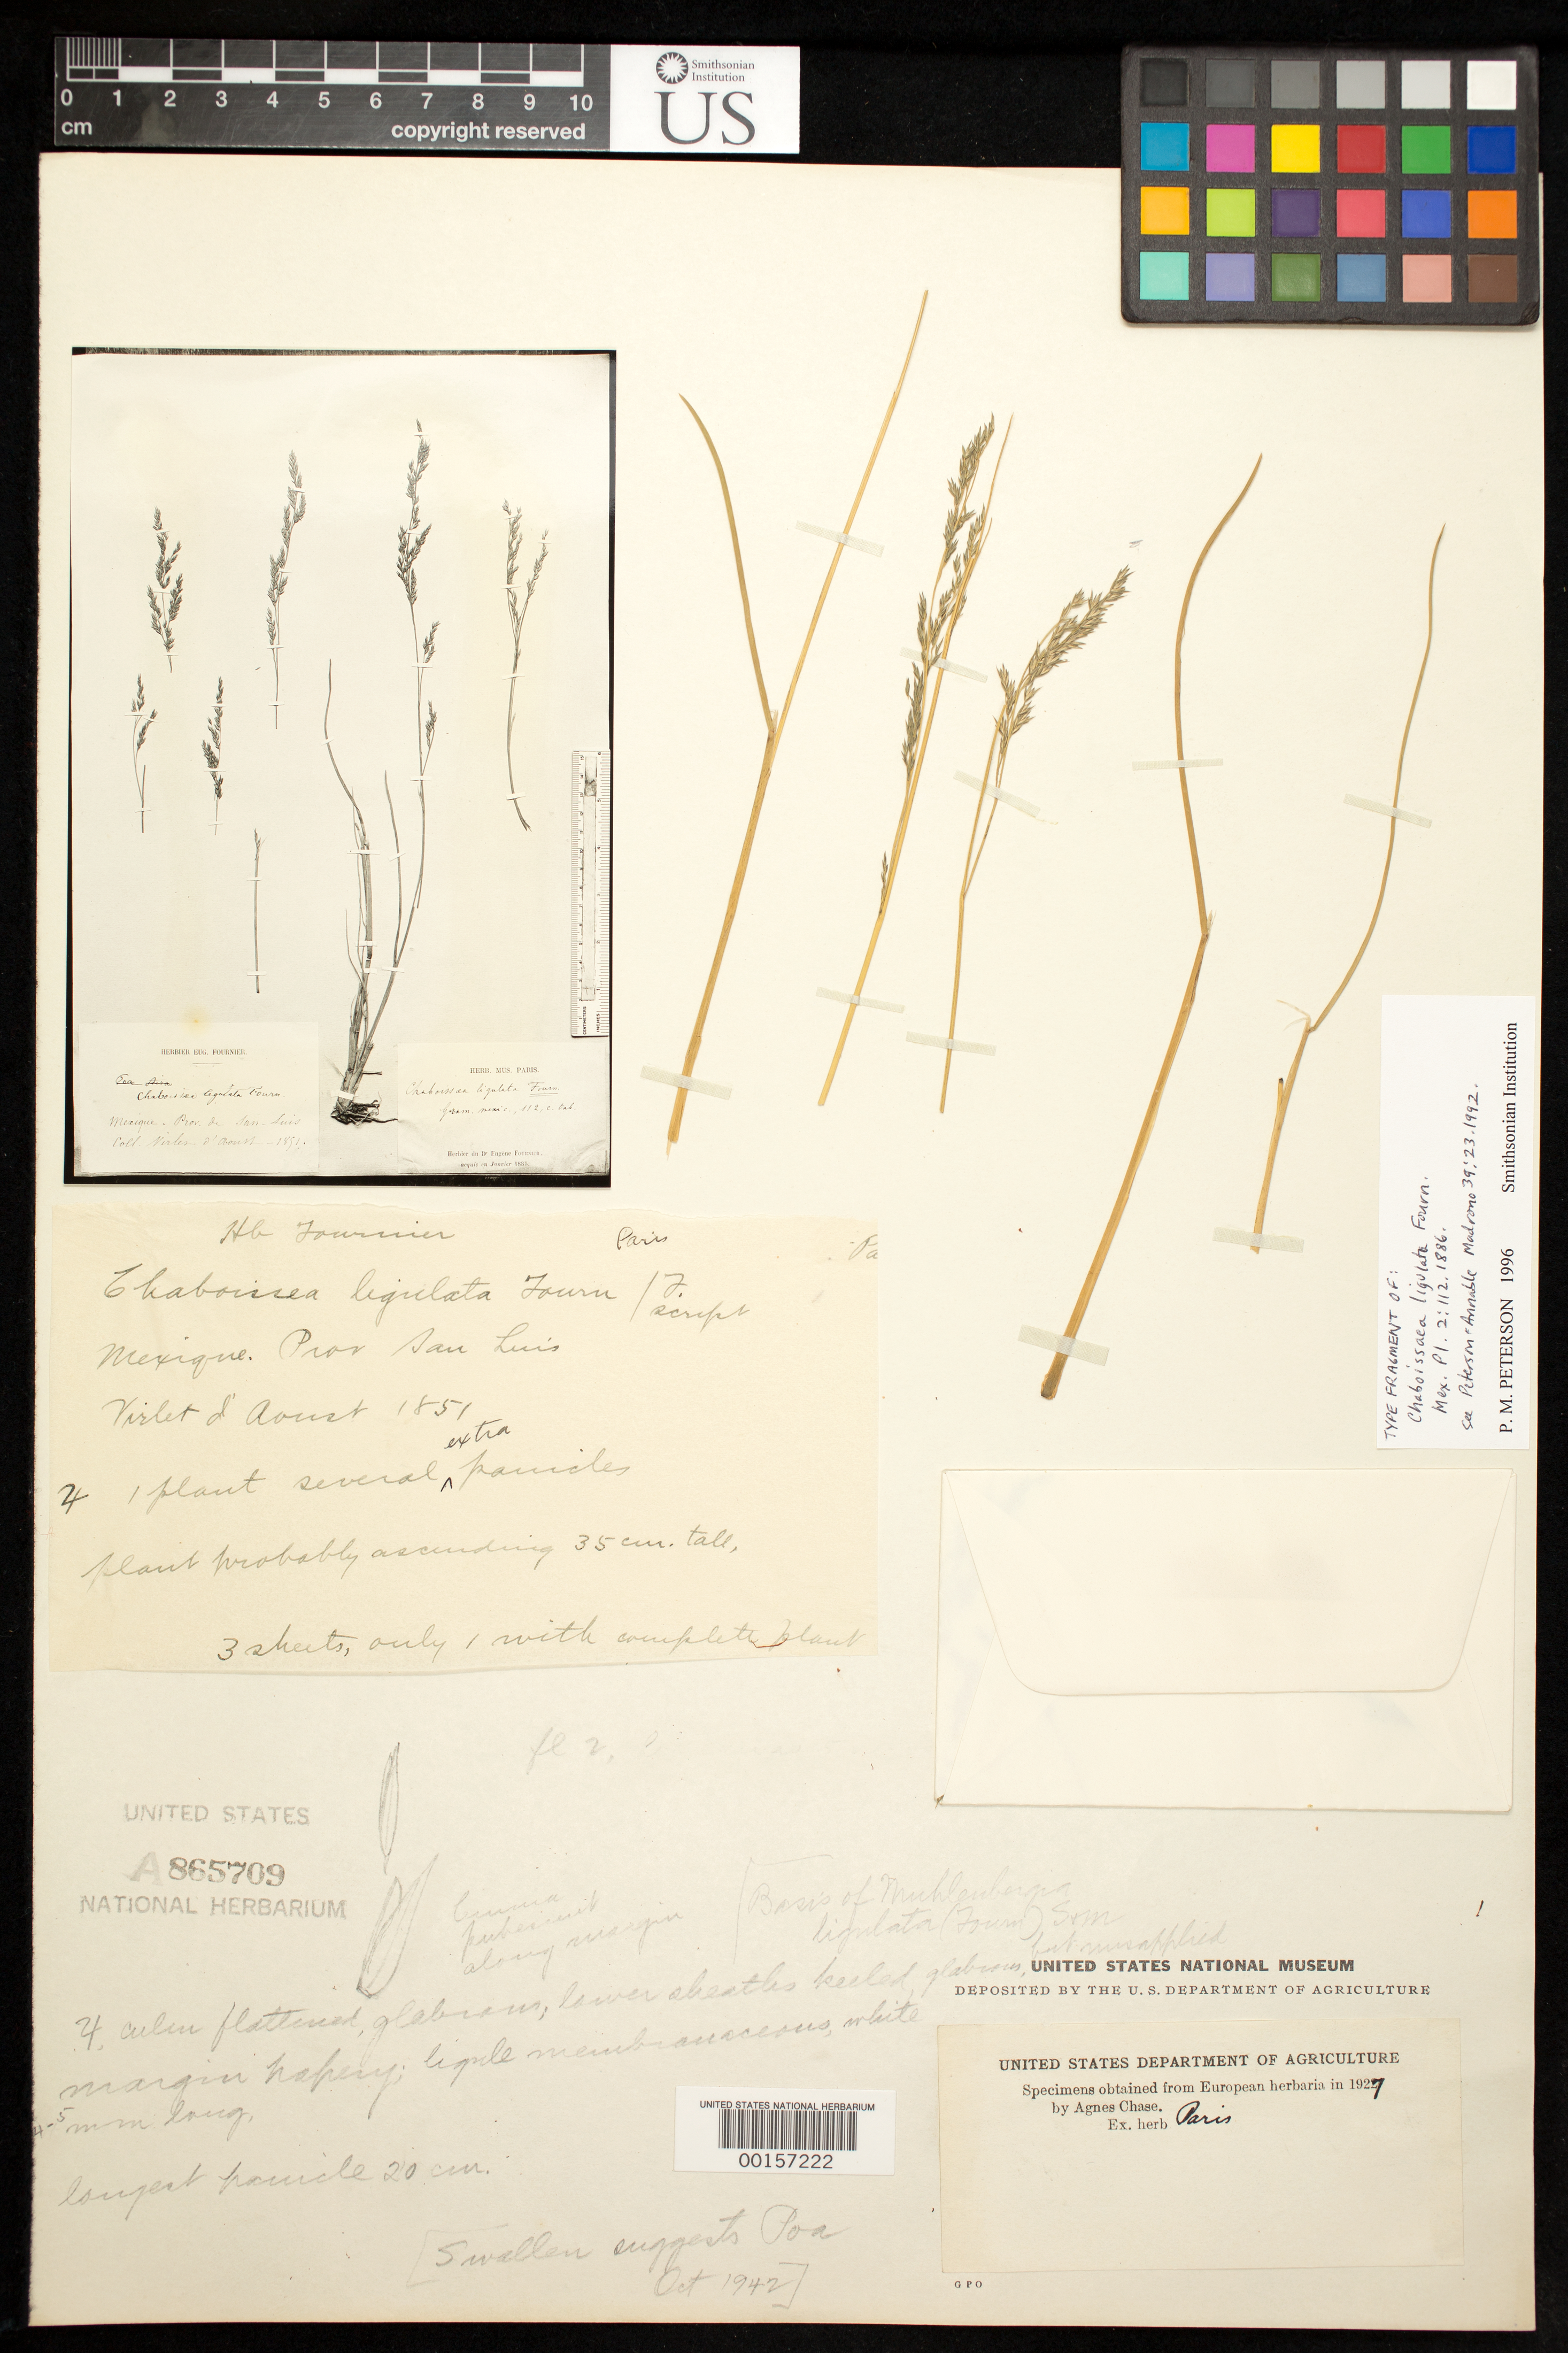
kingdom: Plantae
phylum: Tracheophyta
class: Liliopsida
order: Poales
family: Poaceae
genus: Chaboissaea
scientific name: Chaboissaea ligulata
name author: E. Fourn.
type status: Isotype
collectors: M. Virlet d'Aoust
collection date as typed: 1851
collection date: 1851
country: Mexico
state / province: San Luis Potosi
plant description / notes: Cited by Peterson & Annable in Madrono 39:23. 1992. Fragmentary material of type specimen ex herb. Paris.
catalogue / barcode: US 865709A